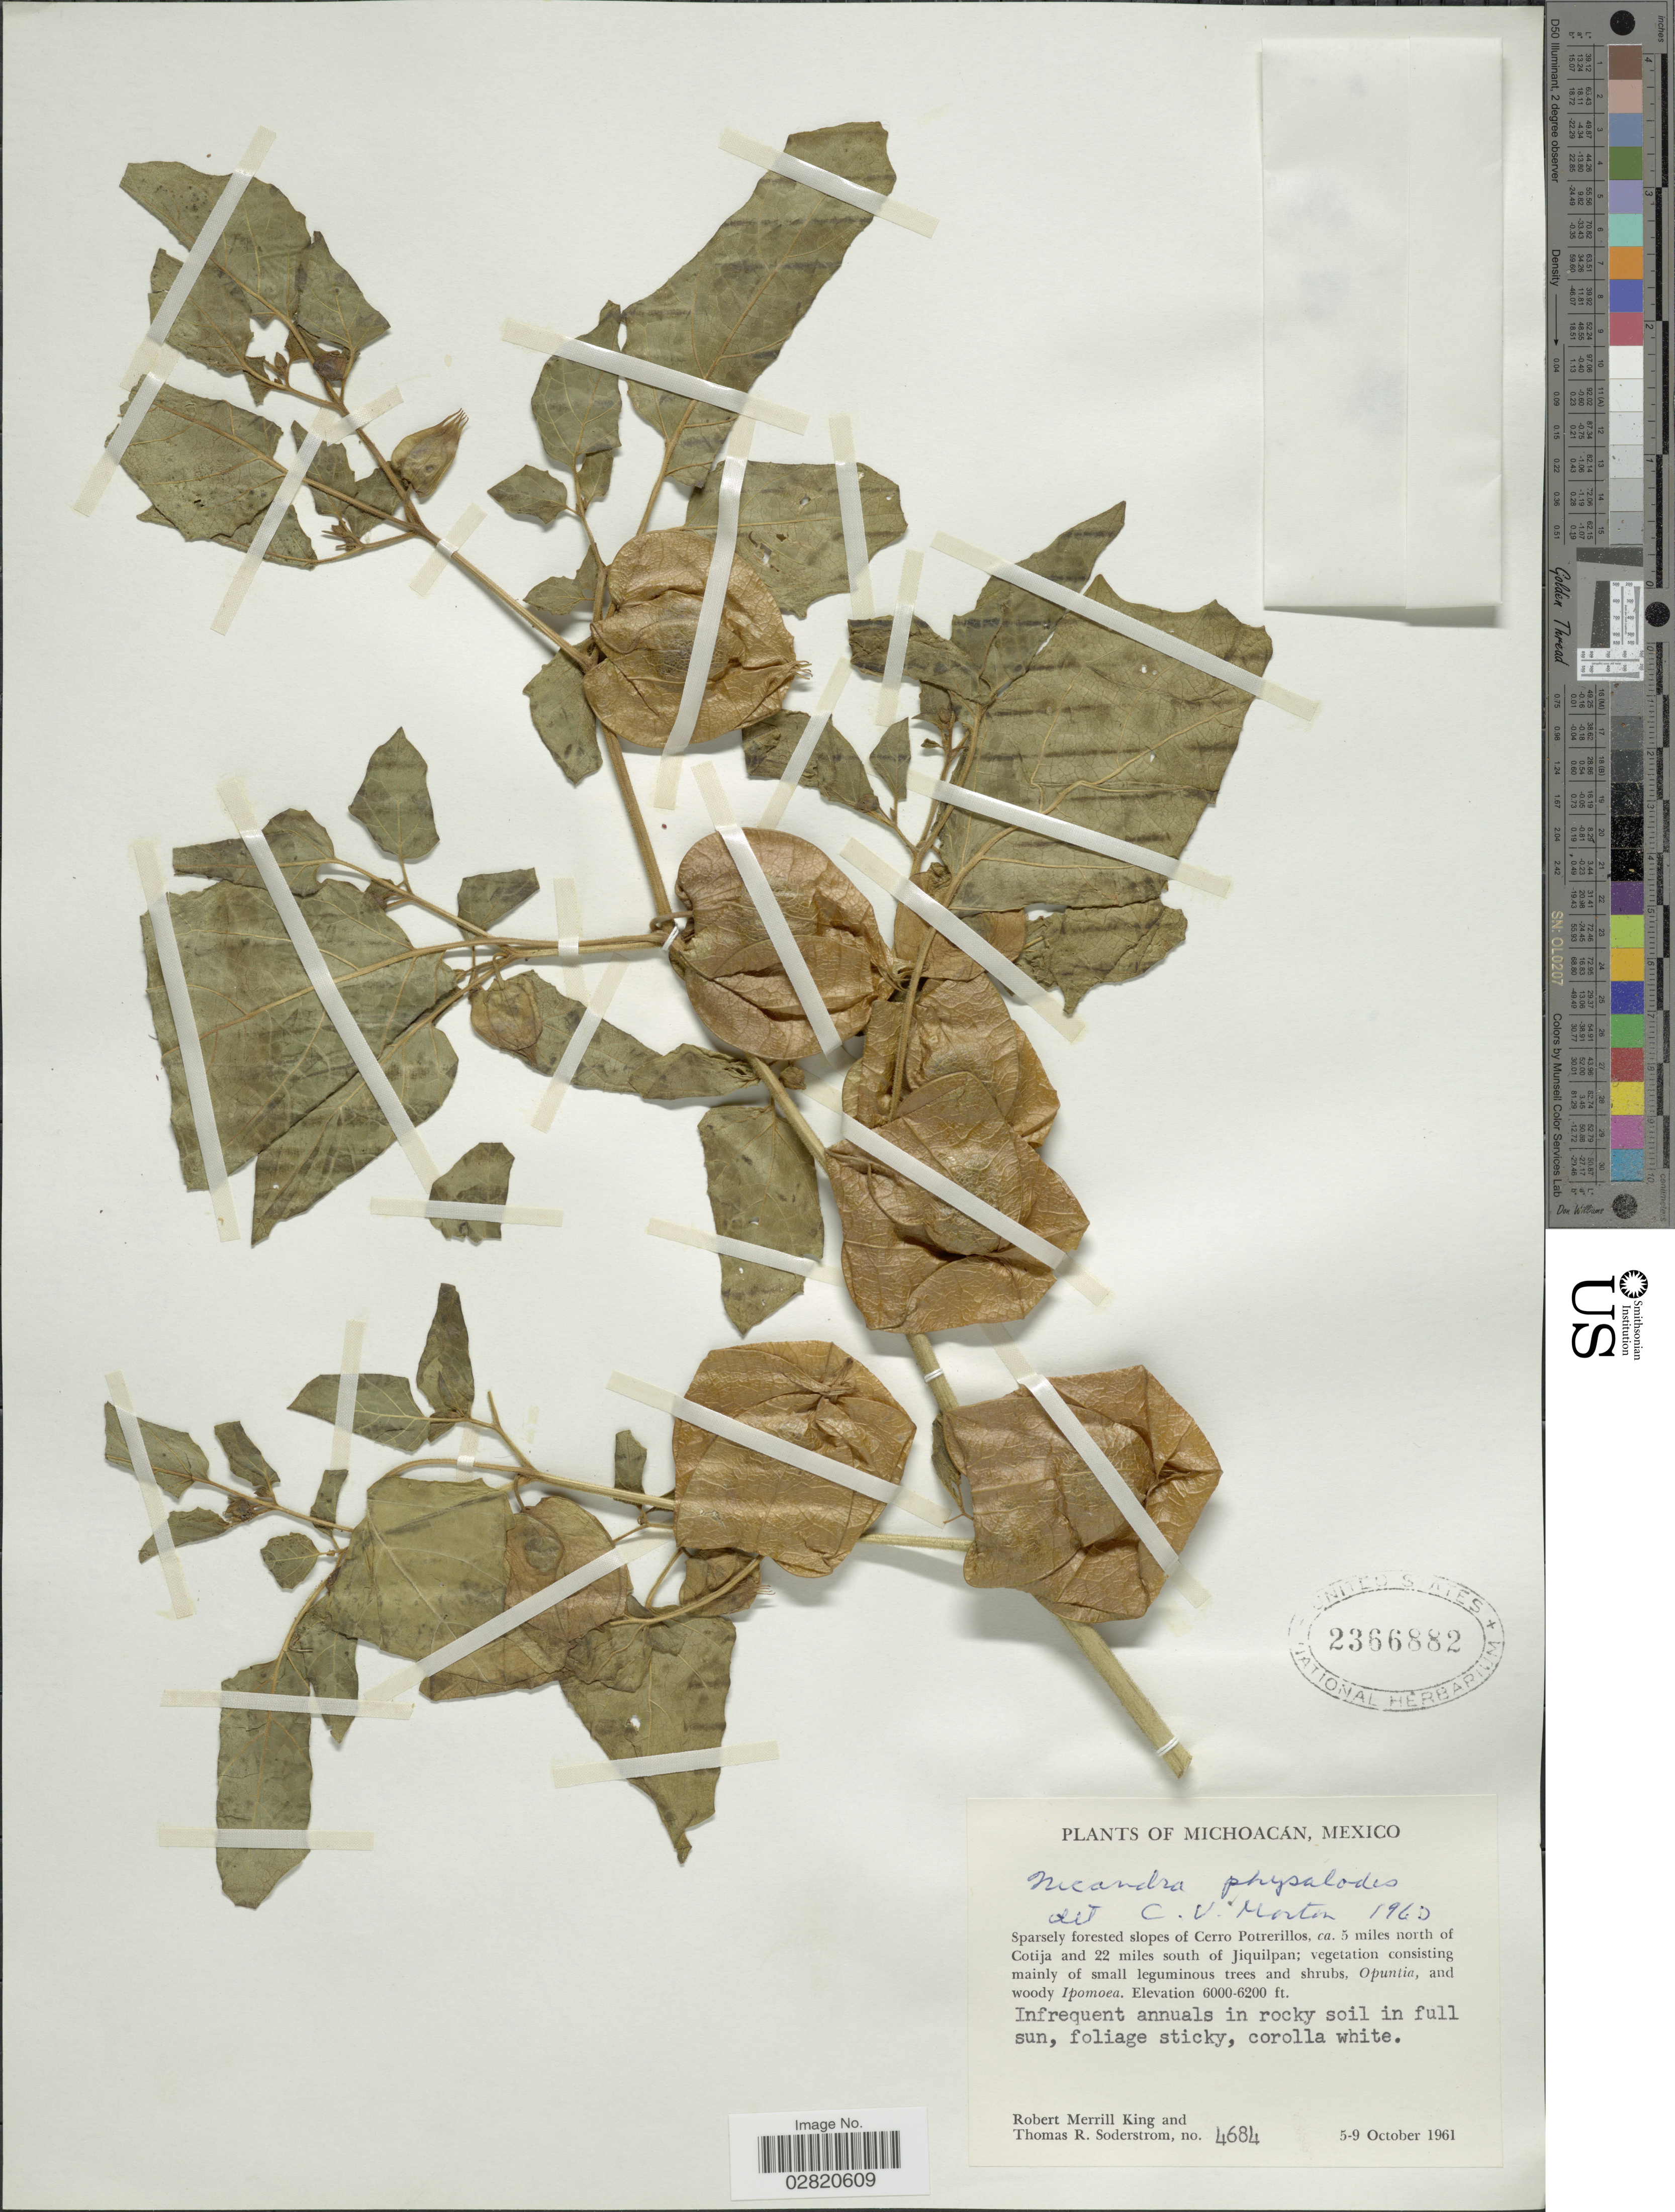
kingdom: Plantae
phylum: Tracheophyta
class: Magnoliopsida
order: Solanales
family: Solanaceae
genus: Nicandra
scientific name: Nicandra physalodes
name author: (L.) Gaertn.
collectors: R. M. King & T. R. Soderstrom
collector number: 4684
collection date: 1961-10-05/1961-10-09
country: Mexico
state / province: Michoacán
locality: Sparsely forested slopes of Cerro Potrerillos, ca. 5 miles north of Cotija and 22 miles south of Jiquilpan.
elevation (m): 1829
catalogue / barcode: US 2366882